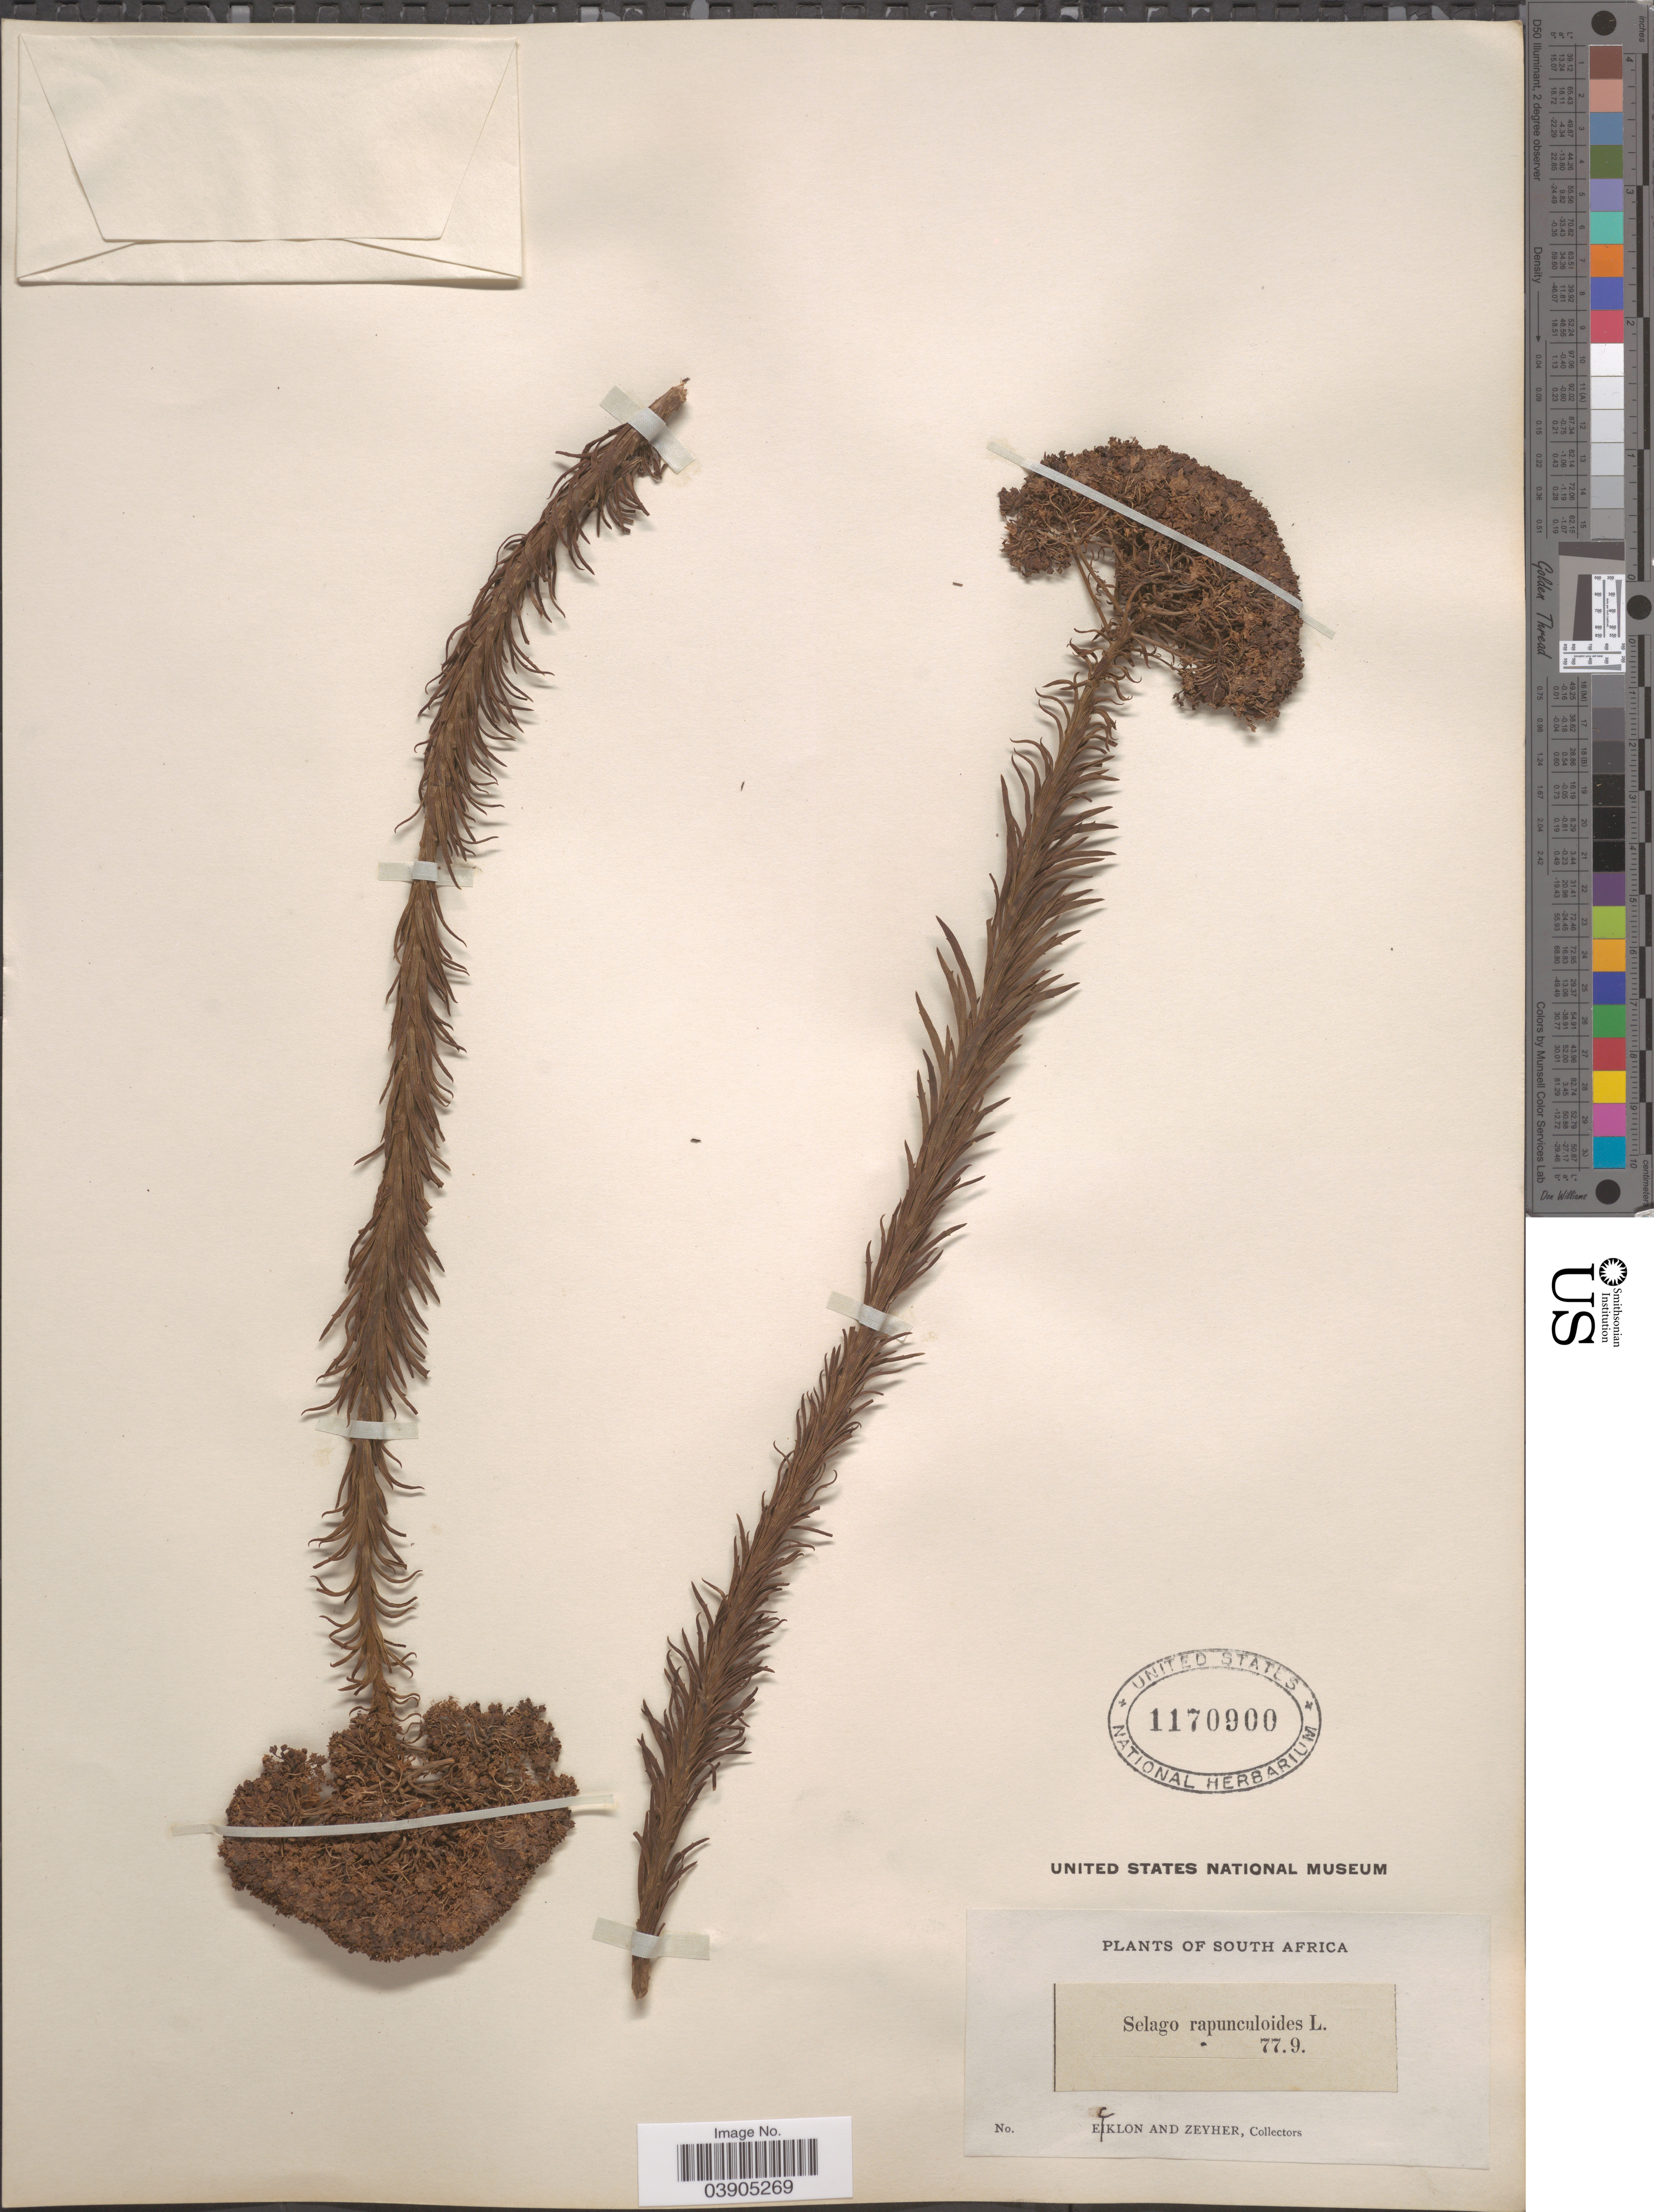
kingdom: Plantae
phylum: Tracheophyta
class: Magnoliopsida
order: Lamiales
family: Scrophulariaceae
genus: Selago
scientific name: Selago rapunculoides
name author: L.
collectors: -. Ecklon & -. Zeyher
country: South Africa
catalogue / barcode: US 1170900